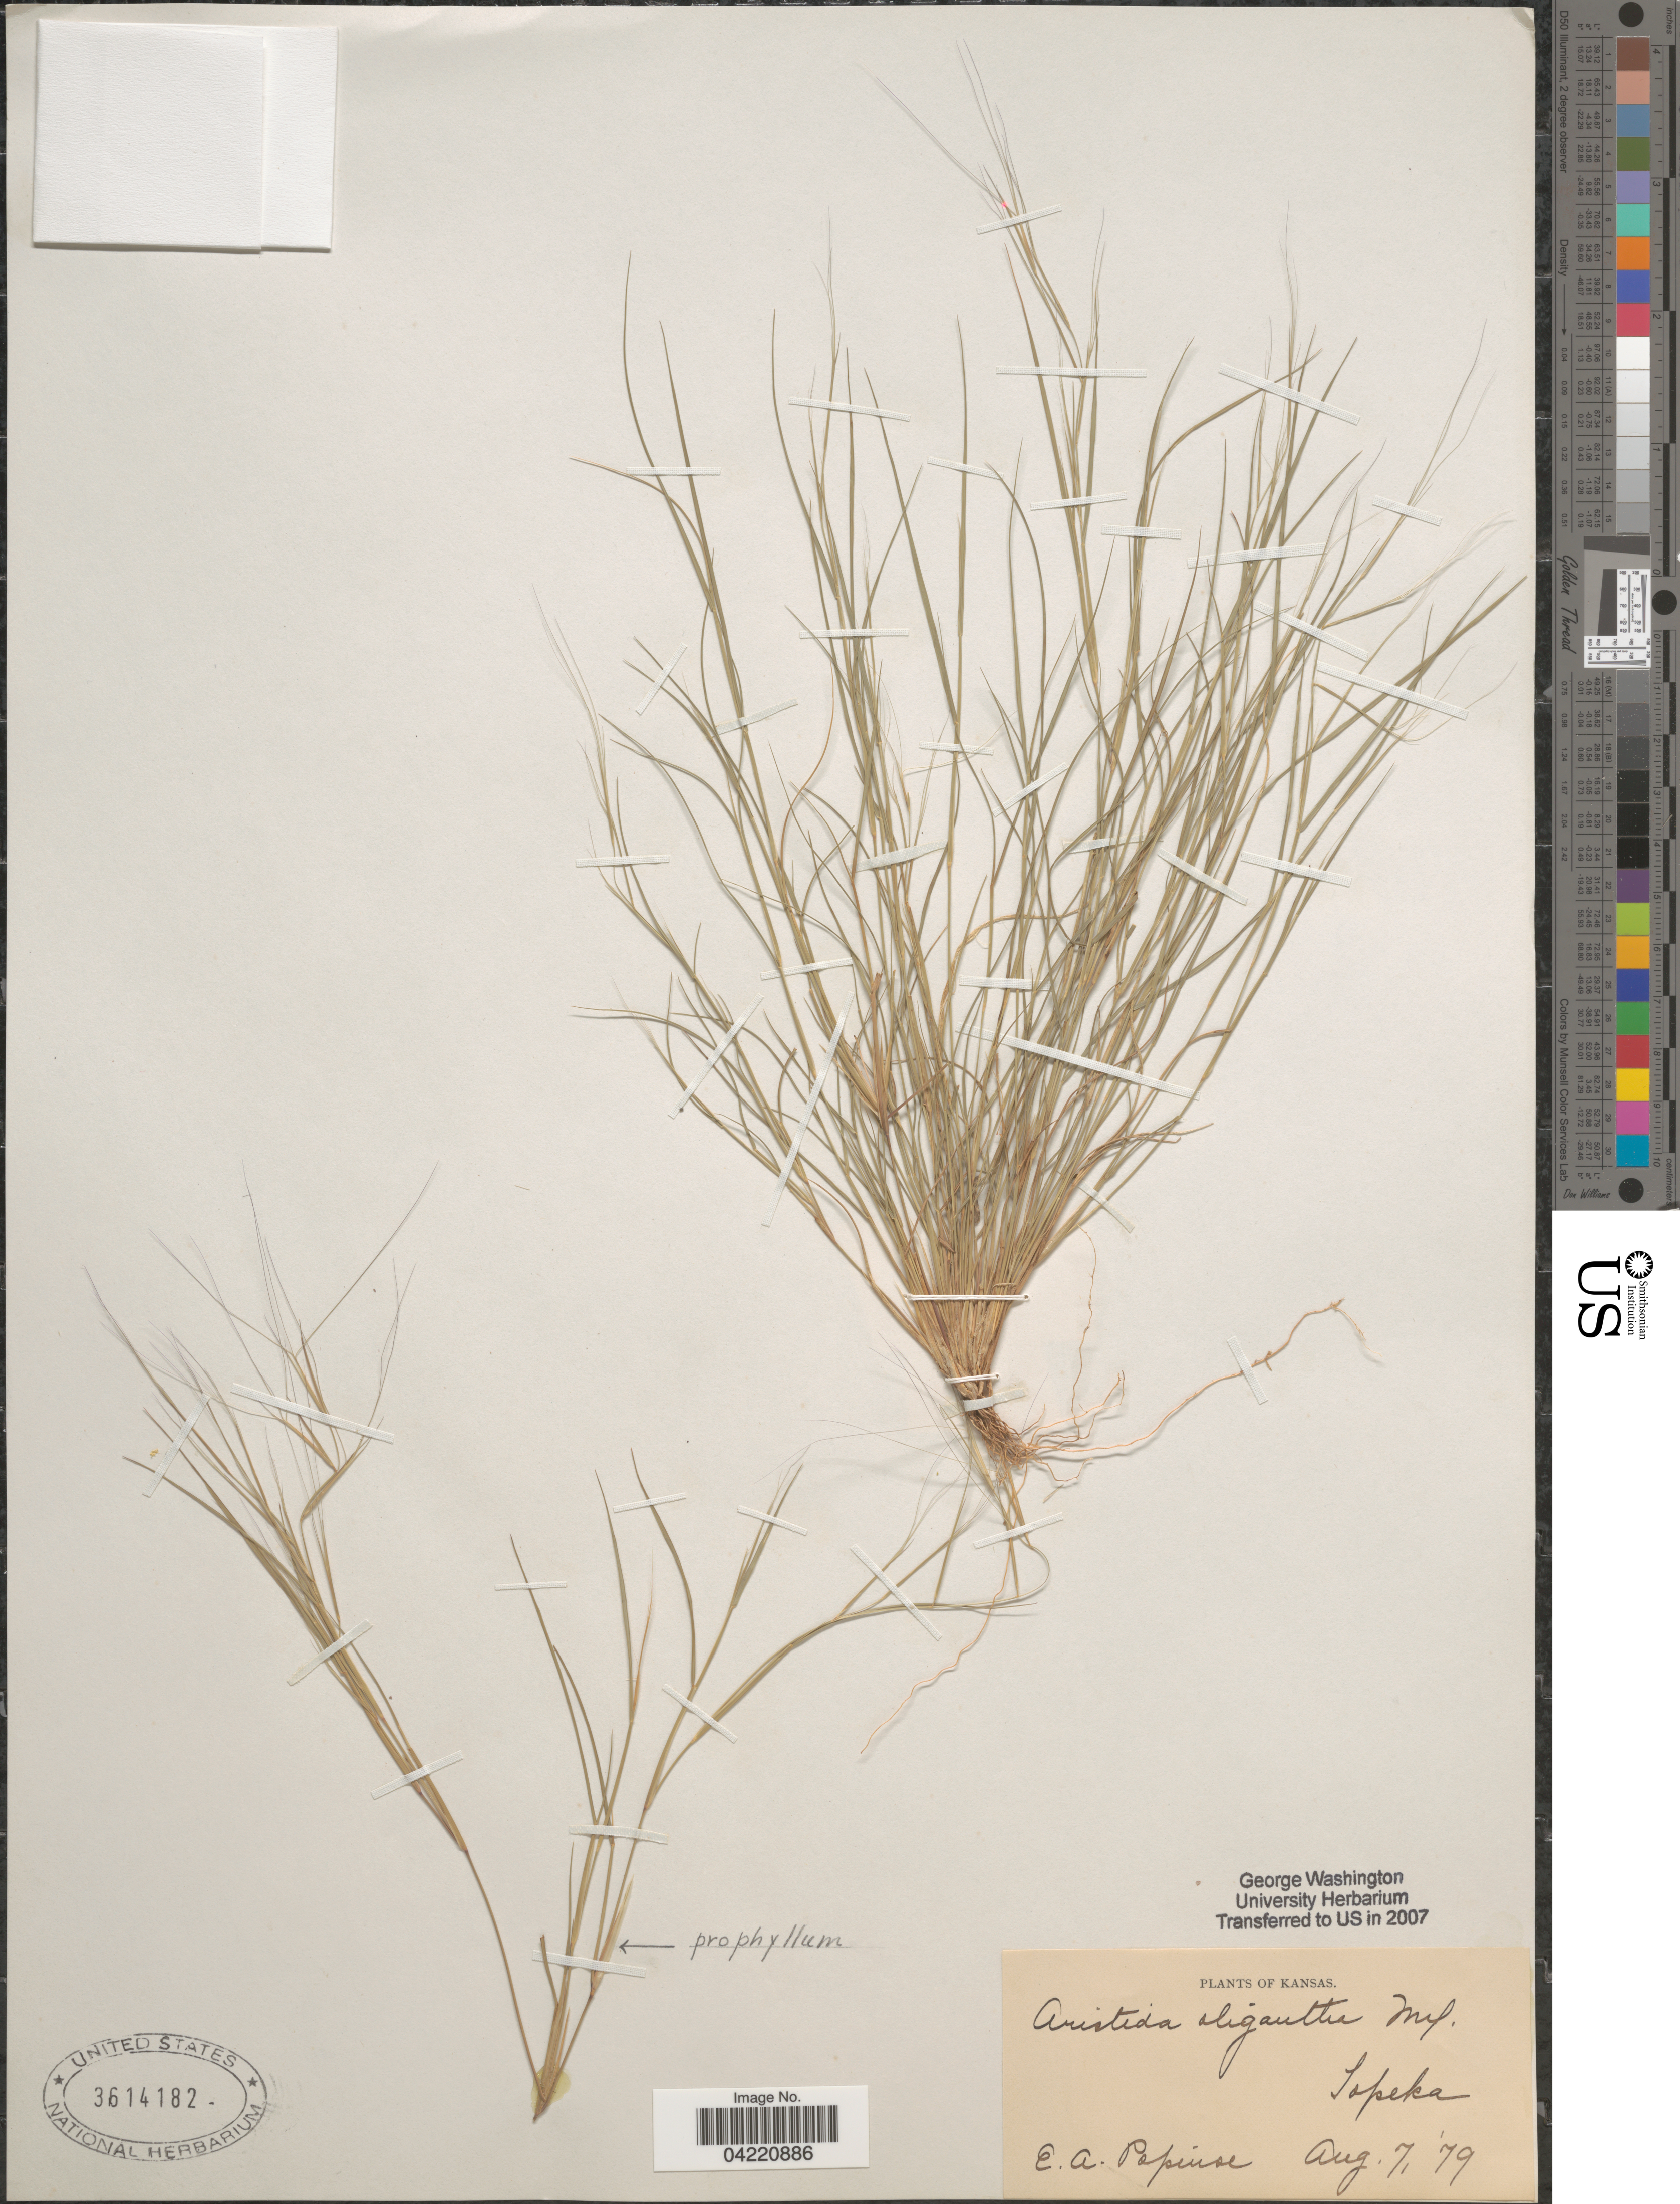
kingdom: Plantae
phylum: Tracheophyta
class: Liliopsida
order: Poales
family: Poaceae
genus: Aristida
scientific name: Aristida oligantha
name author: Michx.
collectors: E. Popinoe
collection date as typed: Transcribed d/m/y: 7/8/79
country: United States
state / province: Kansas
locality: Topeka.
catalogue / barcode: US 3614182